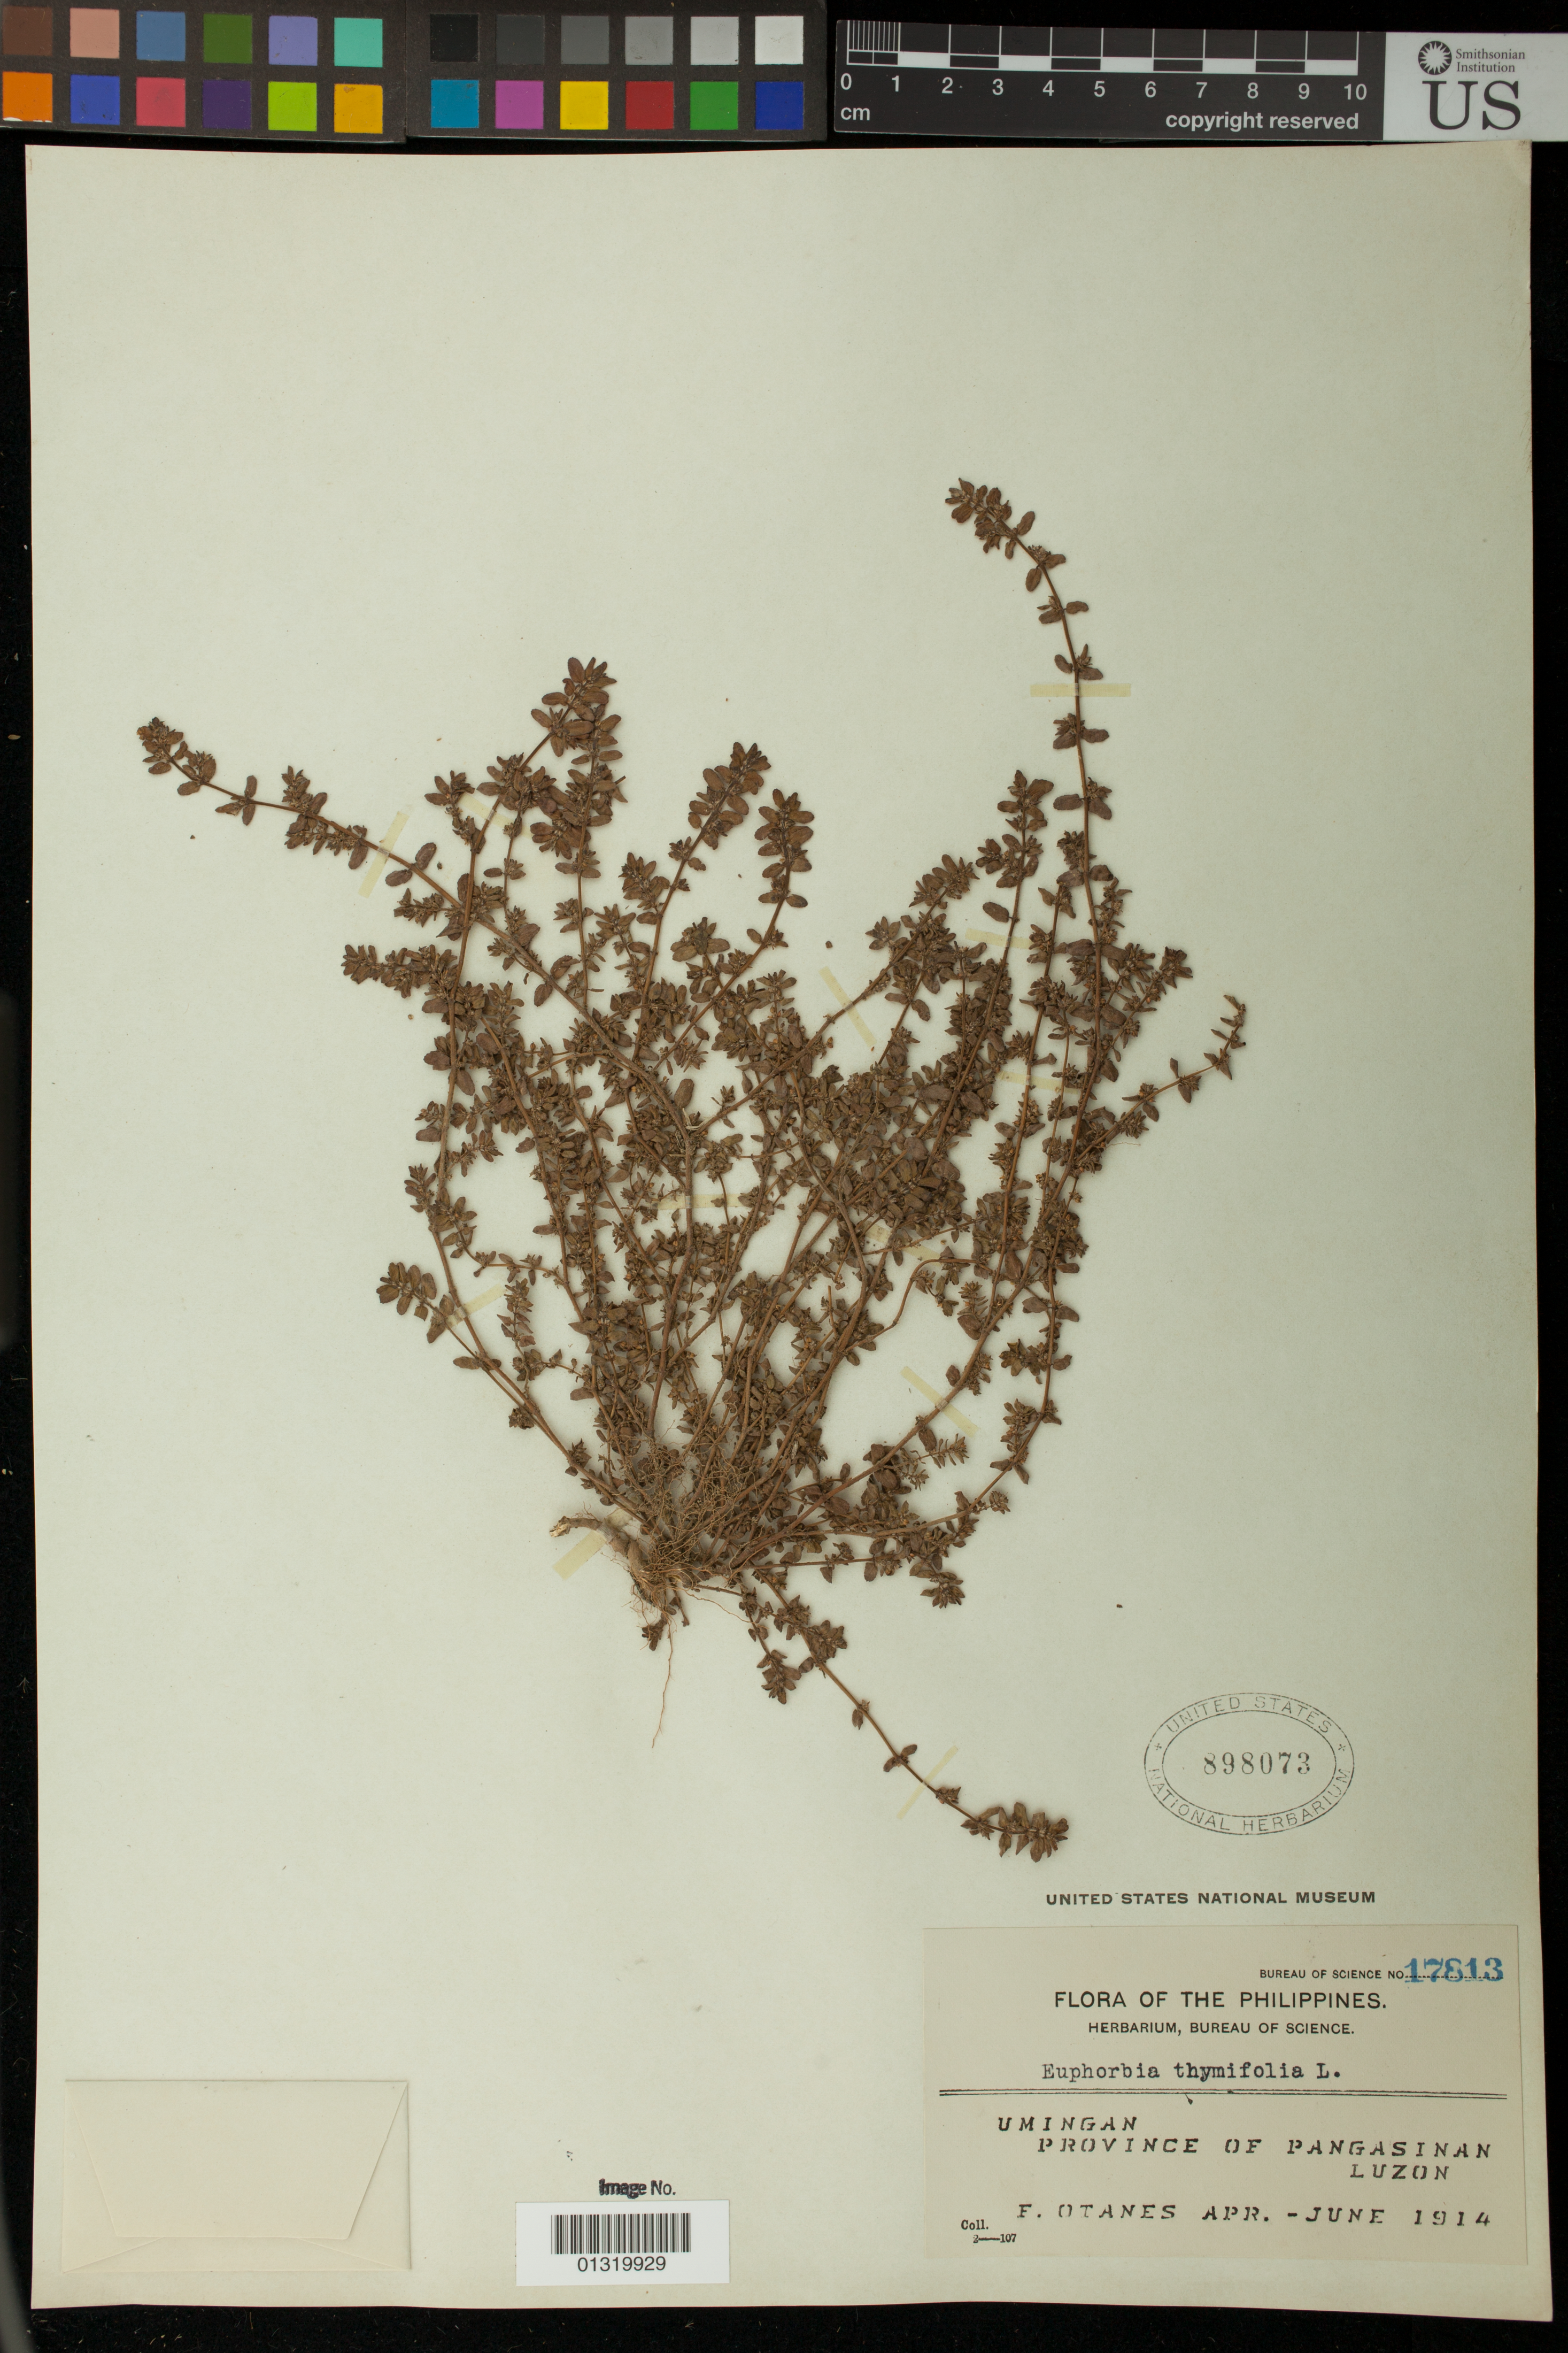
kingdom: Plantae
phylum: Tracheophyta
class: Magnoliopsida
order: Malpighiales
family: Euphorbiaceae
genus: Euphorbia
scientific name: Euphorbia thymifolia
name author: L.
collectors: F. Q. Otanes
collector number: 17813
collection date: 1914-04/1914-06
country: Philippines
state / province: Ilocos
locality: Umingan; Province of Pangasinan; Luzon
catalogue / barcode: US 898073